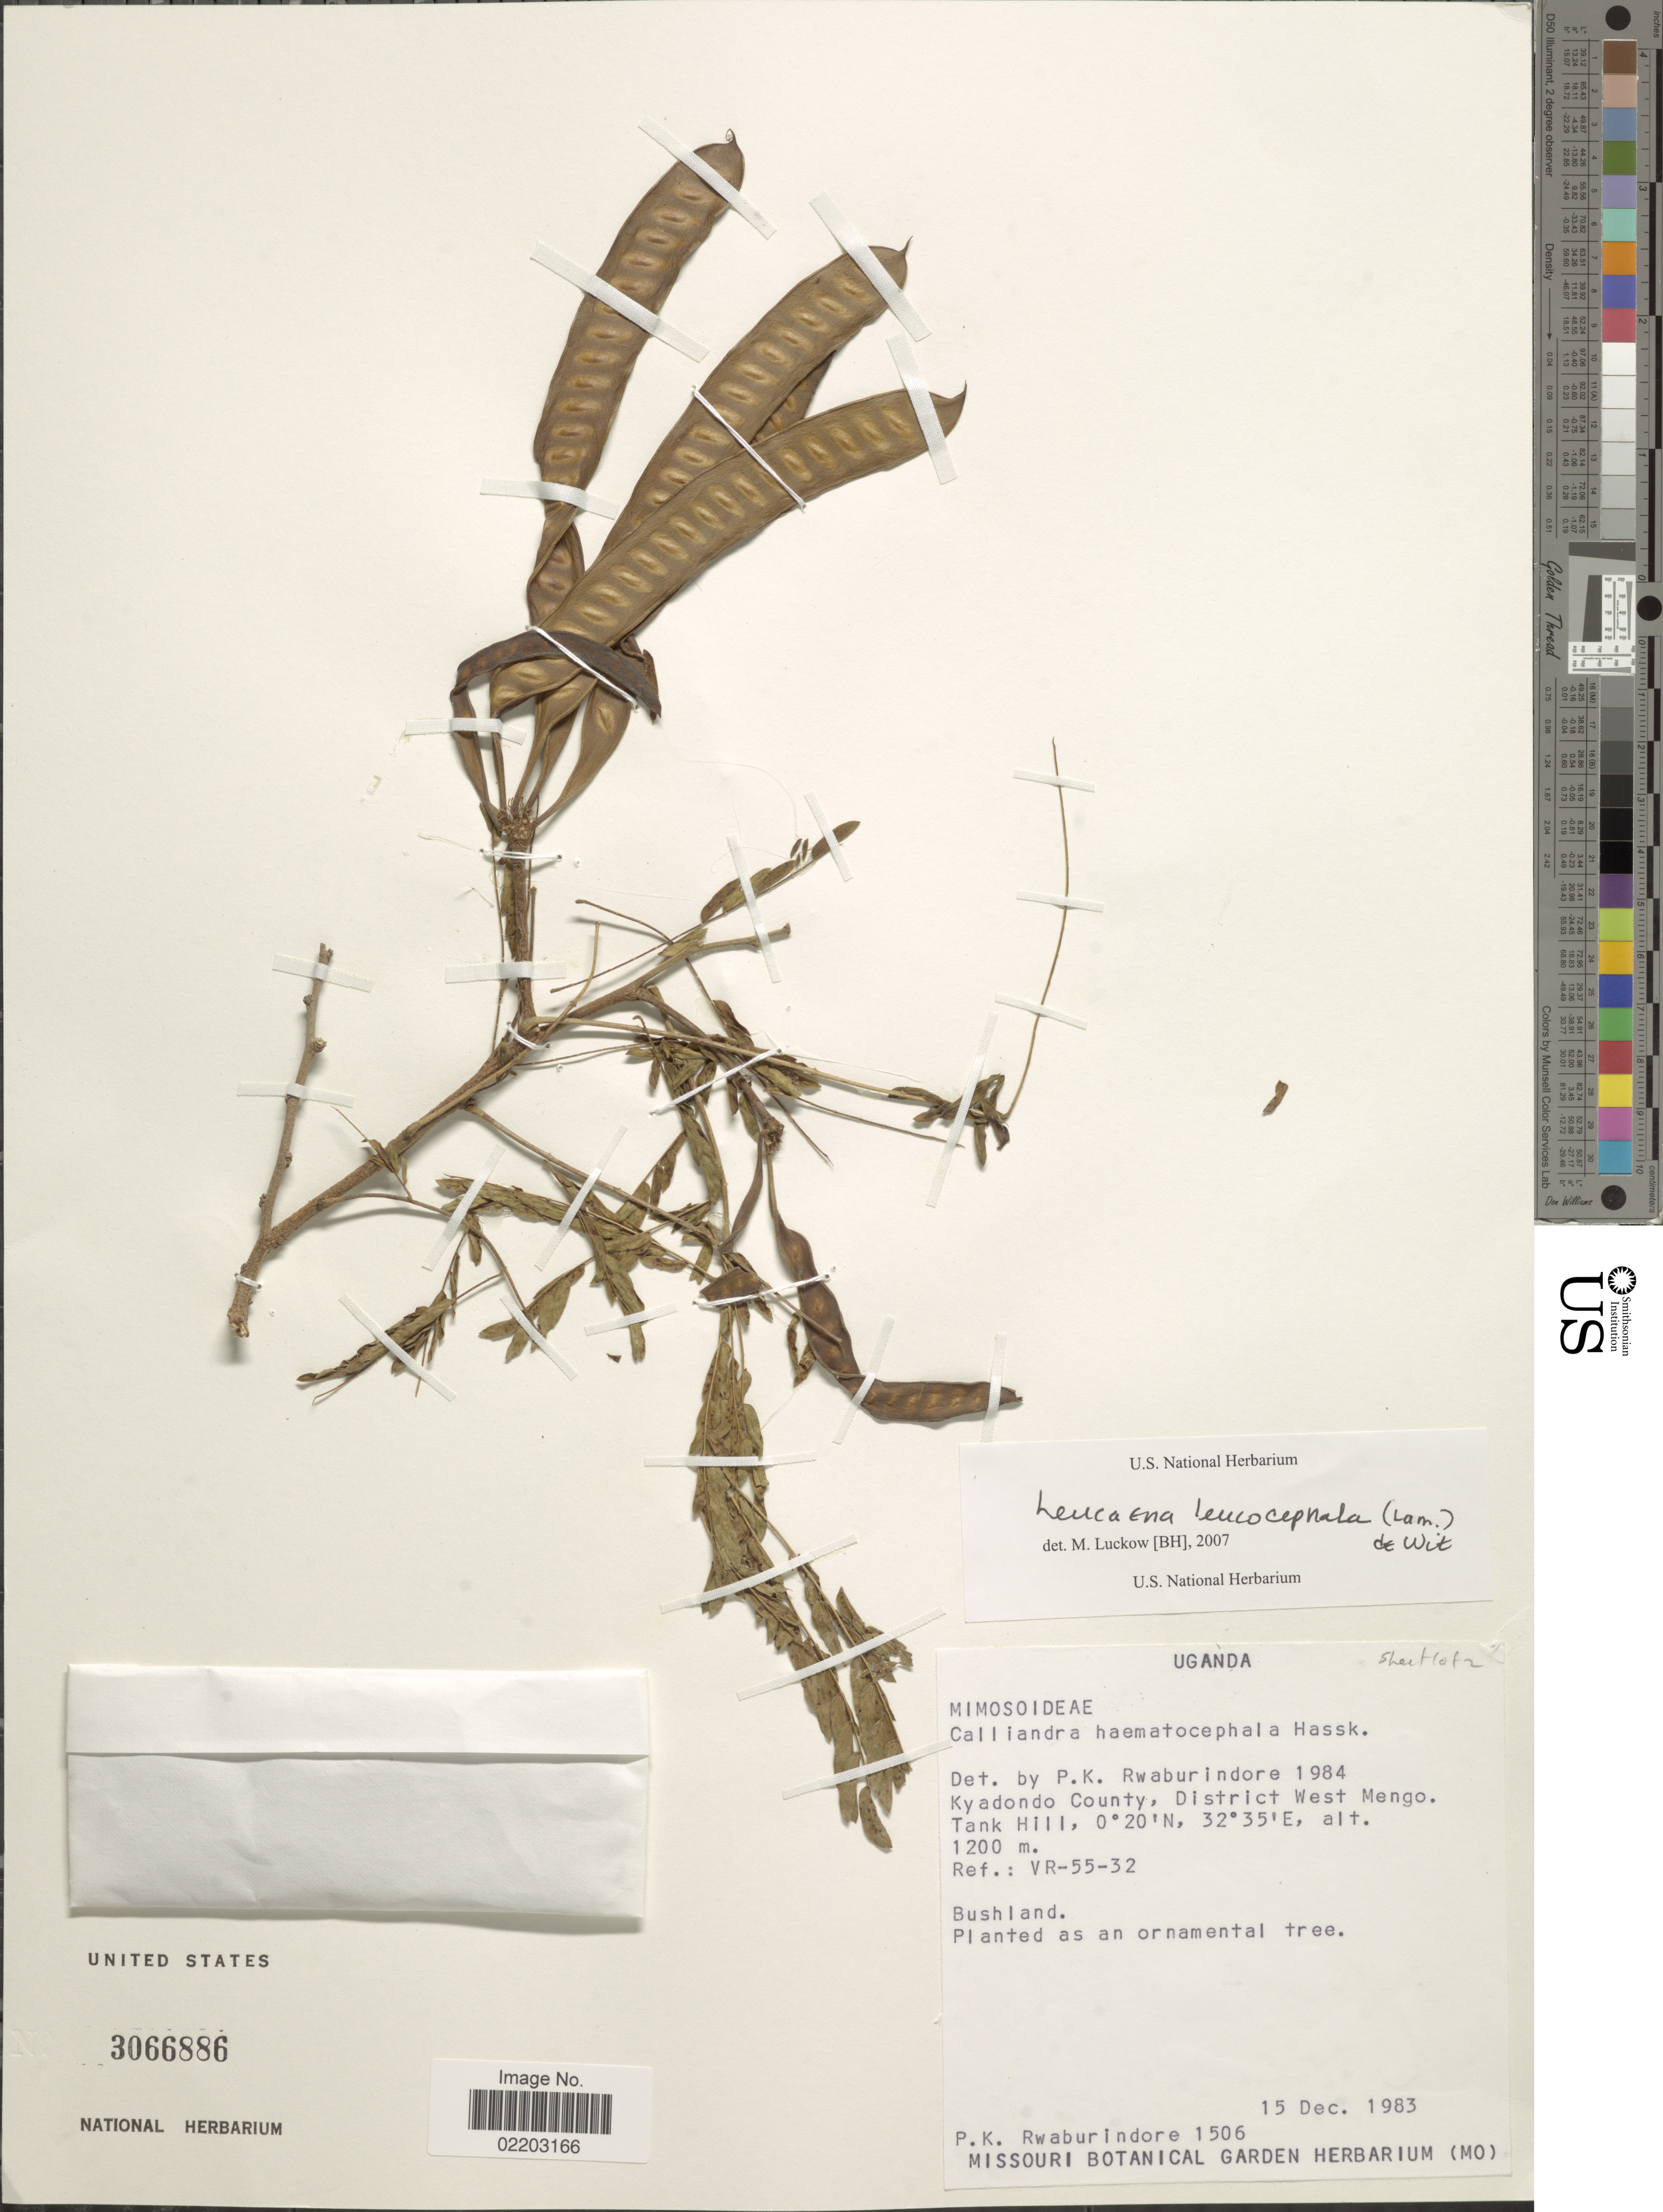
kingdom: Plantae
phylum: Tracheophyta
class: Magnoliopsida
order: Fabales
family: Fabaceae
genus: Leucaena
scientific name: Leucaena leucocephala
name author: (Lam.) de Wit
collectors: P. Rwaburindore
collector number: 1506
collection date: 1983-12-15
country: Uganda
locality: Kyadondo County, District West Mengo. Tank Hill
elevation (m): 1200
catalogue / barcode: US 3066886